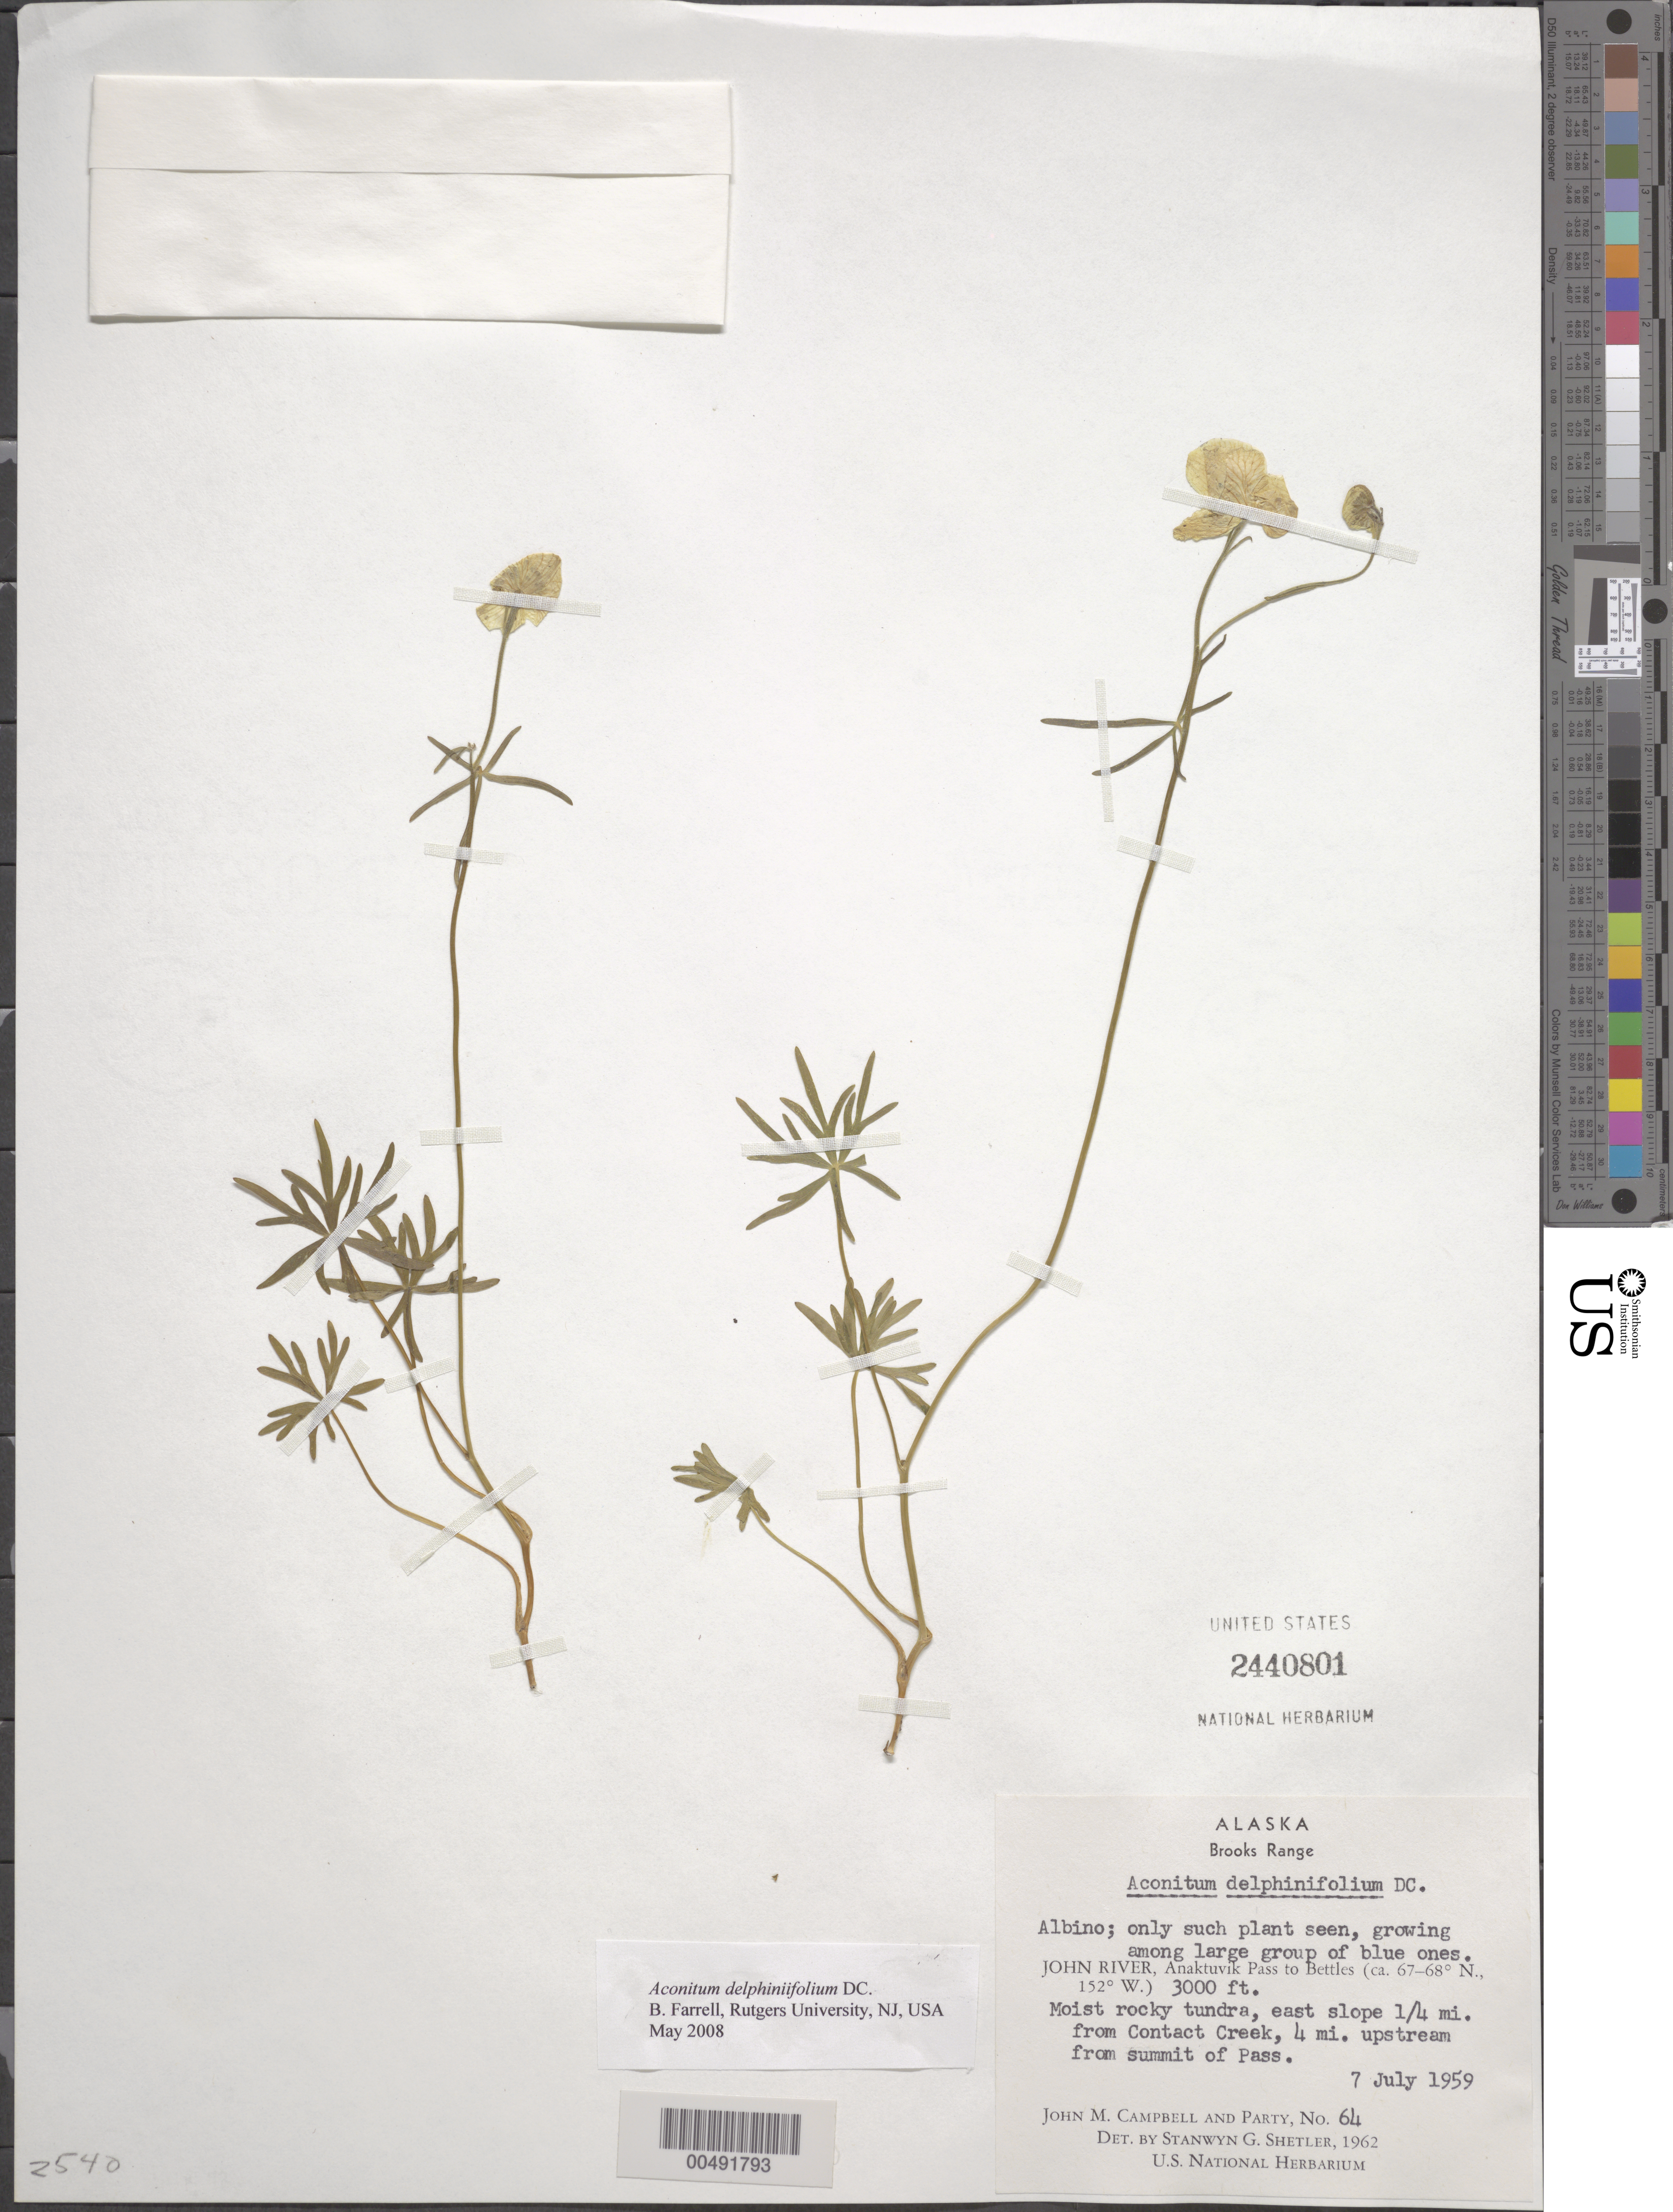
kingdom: Plantae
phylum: Tracheophyta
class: Magnoliopsida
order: Ranunculales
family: Ranunculaceae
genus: Aconitum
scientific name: Aconitum delphinifolium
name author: DC.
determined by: Shetler, Stanwyn G., (US), NMNH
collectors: J. M. Campbell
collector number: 64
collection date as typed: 07 Jul 1959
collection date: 1959-07-07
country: United States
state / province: Alaska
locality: Brooks Range, 4 mi. upstream from summit of Anaktuvuk Pass, .25 mi. from Contact Creek (lat/long recorded as: lat=::: long=152:0:0:W)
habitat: moist rocky tundra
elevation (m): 914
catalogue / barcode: US 2440801